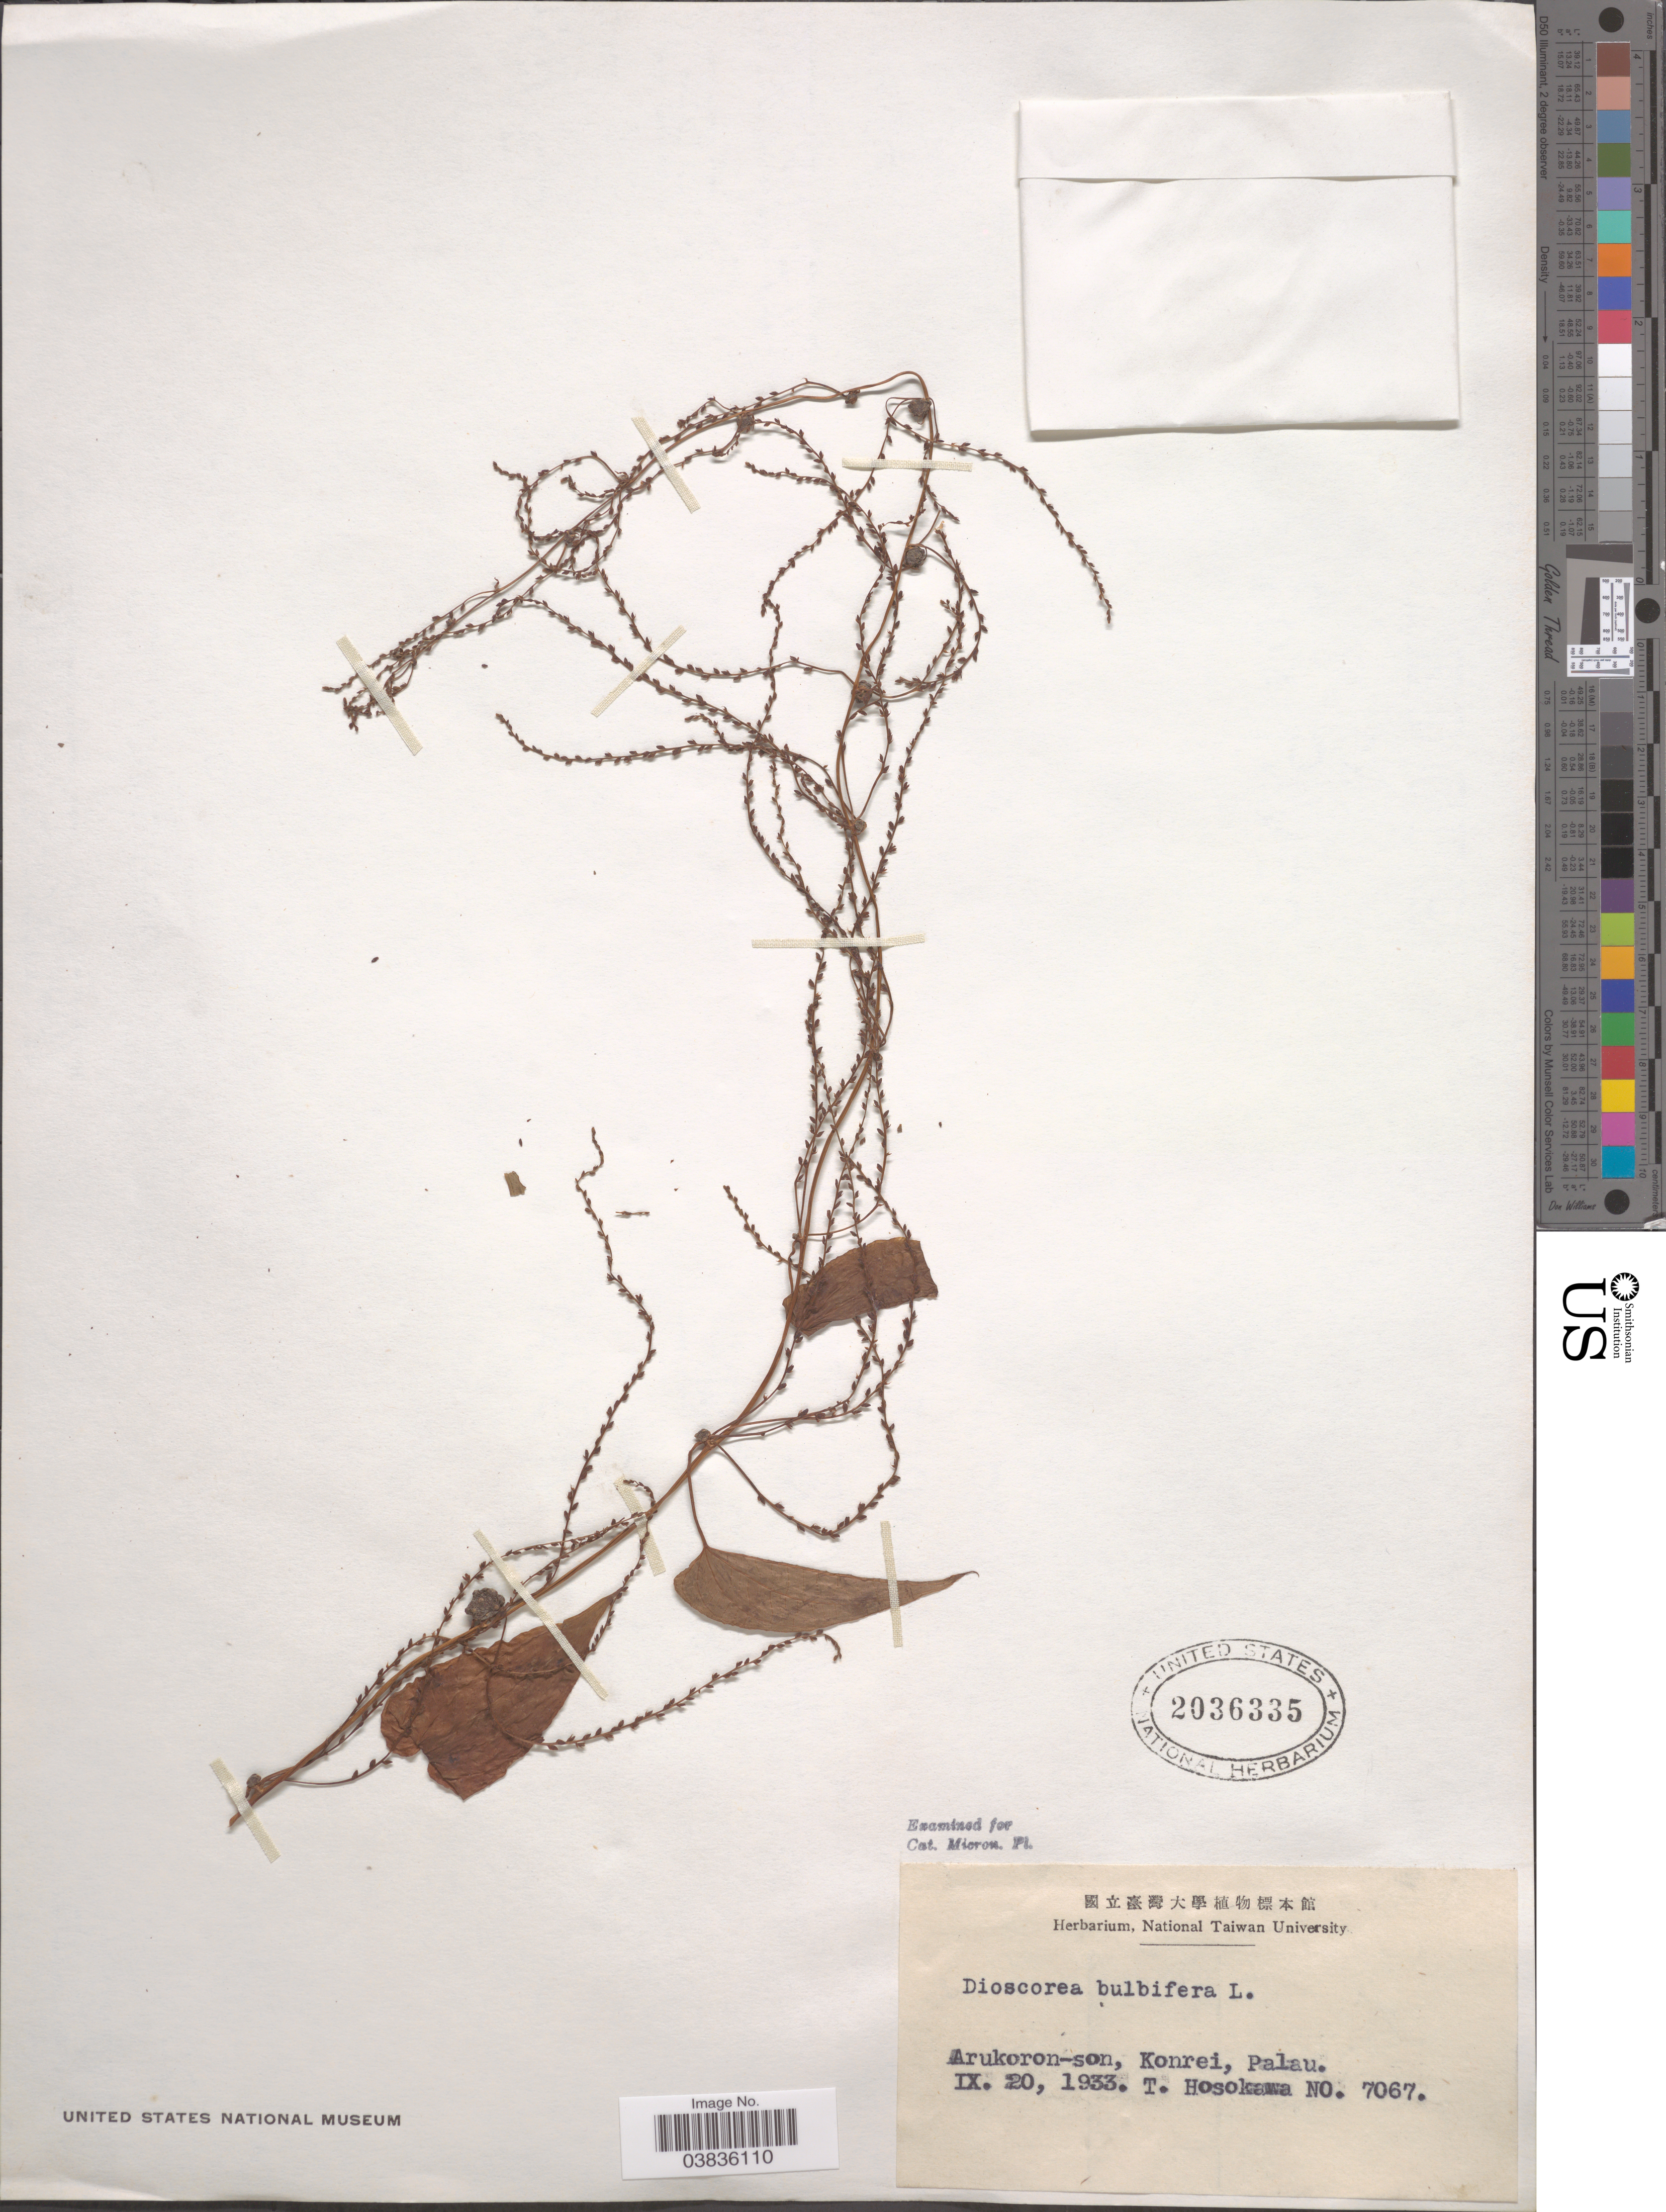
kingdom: Plantae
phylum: Tracheophyta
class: Liliopsida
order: Dioscoreales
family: Dioscoreaceae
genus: Dioscorea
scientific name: Dioscorea bulbifera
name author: L.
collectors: T. Hosokawa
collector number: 7067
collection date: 1933-09-20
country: Palau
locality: Arukoron-son, Konrei, Palau.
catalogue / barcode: US 2036335